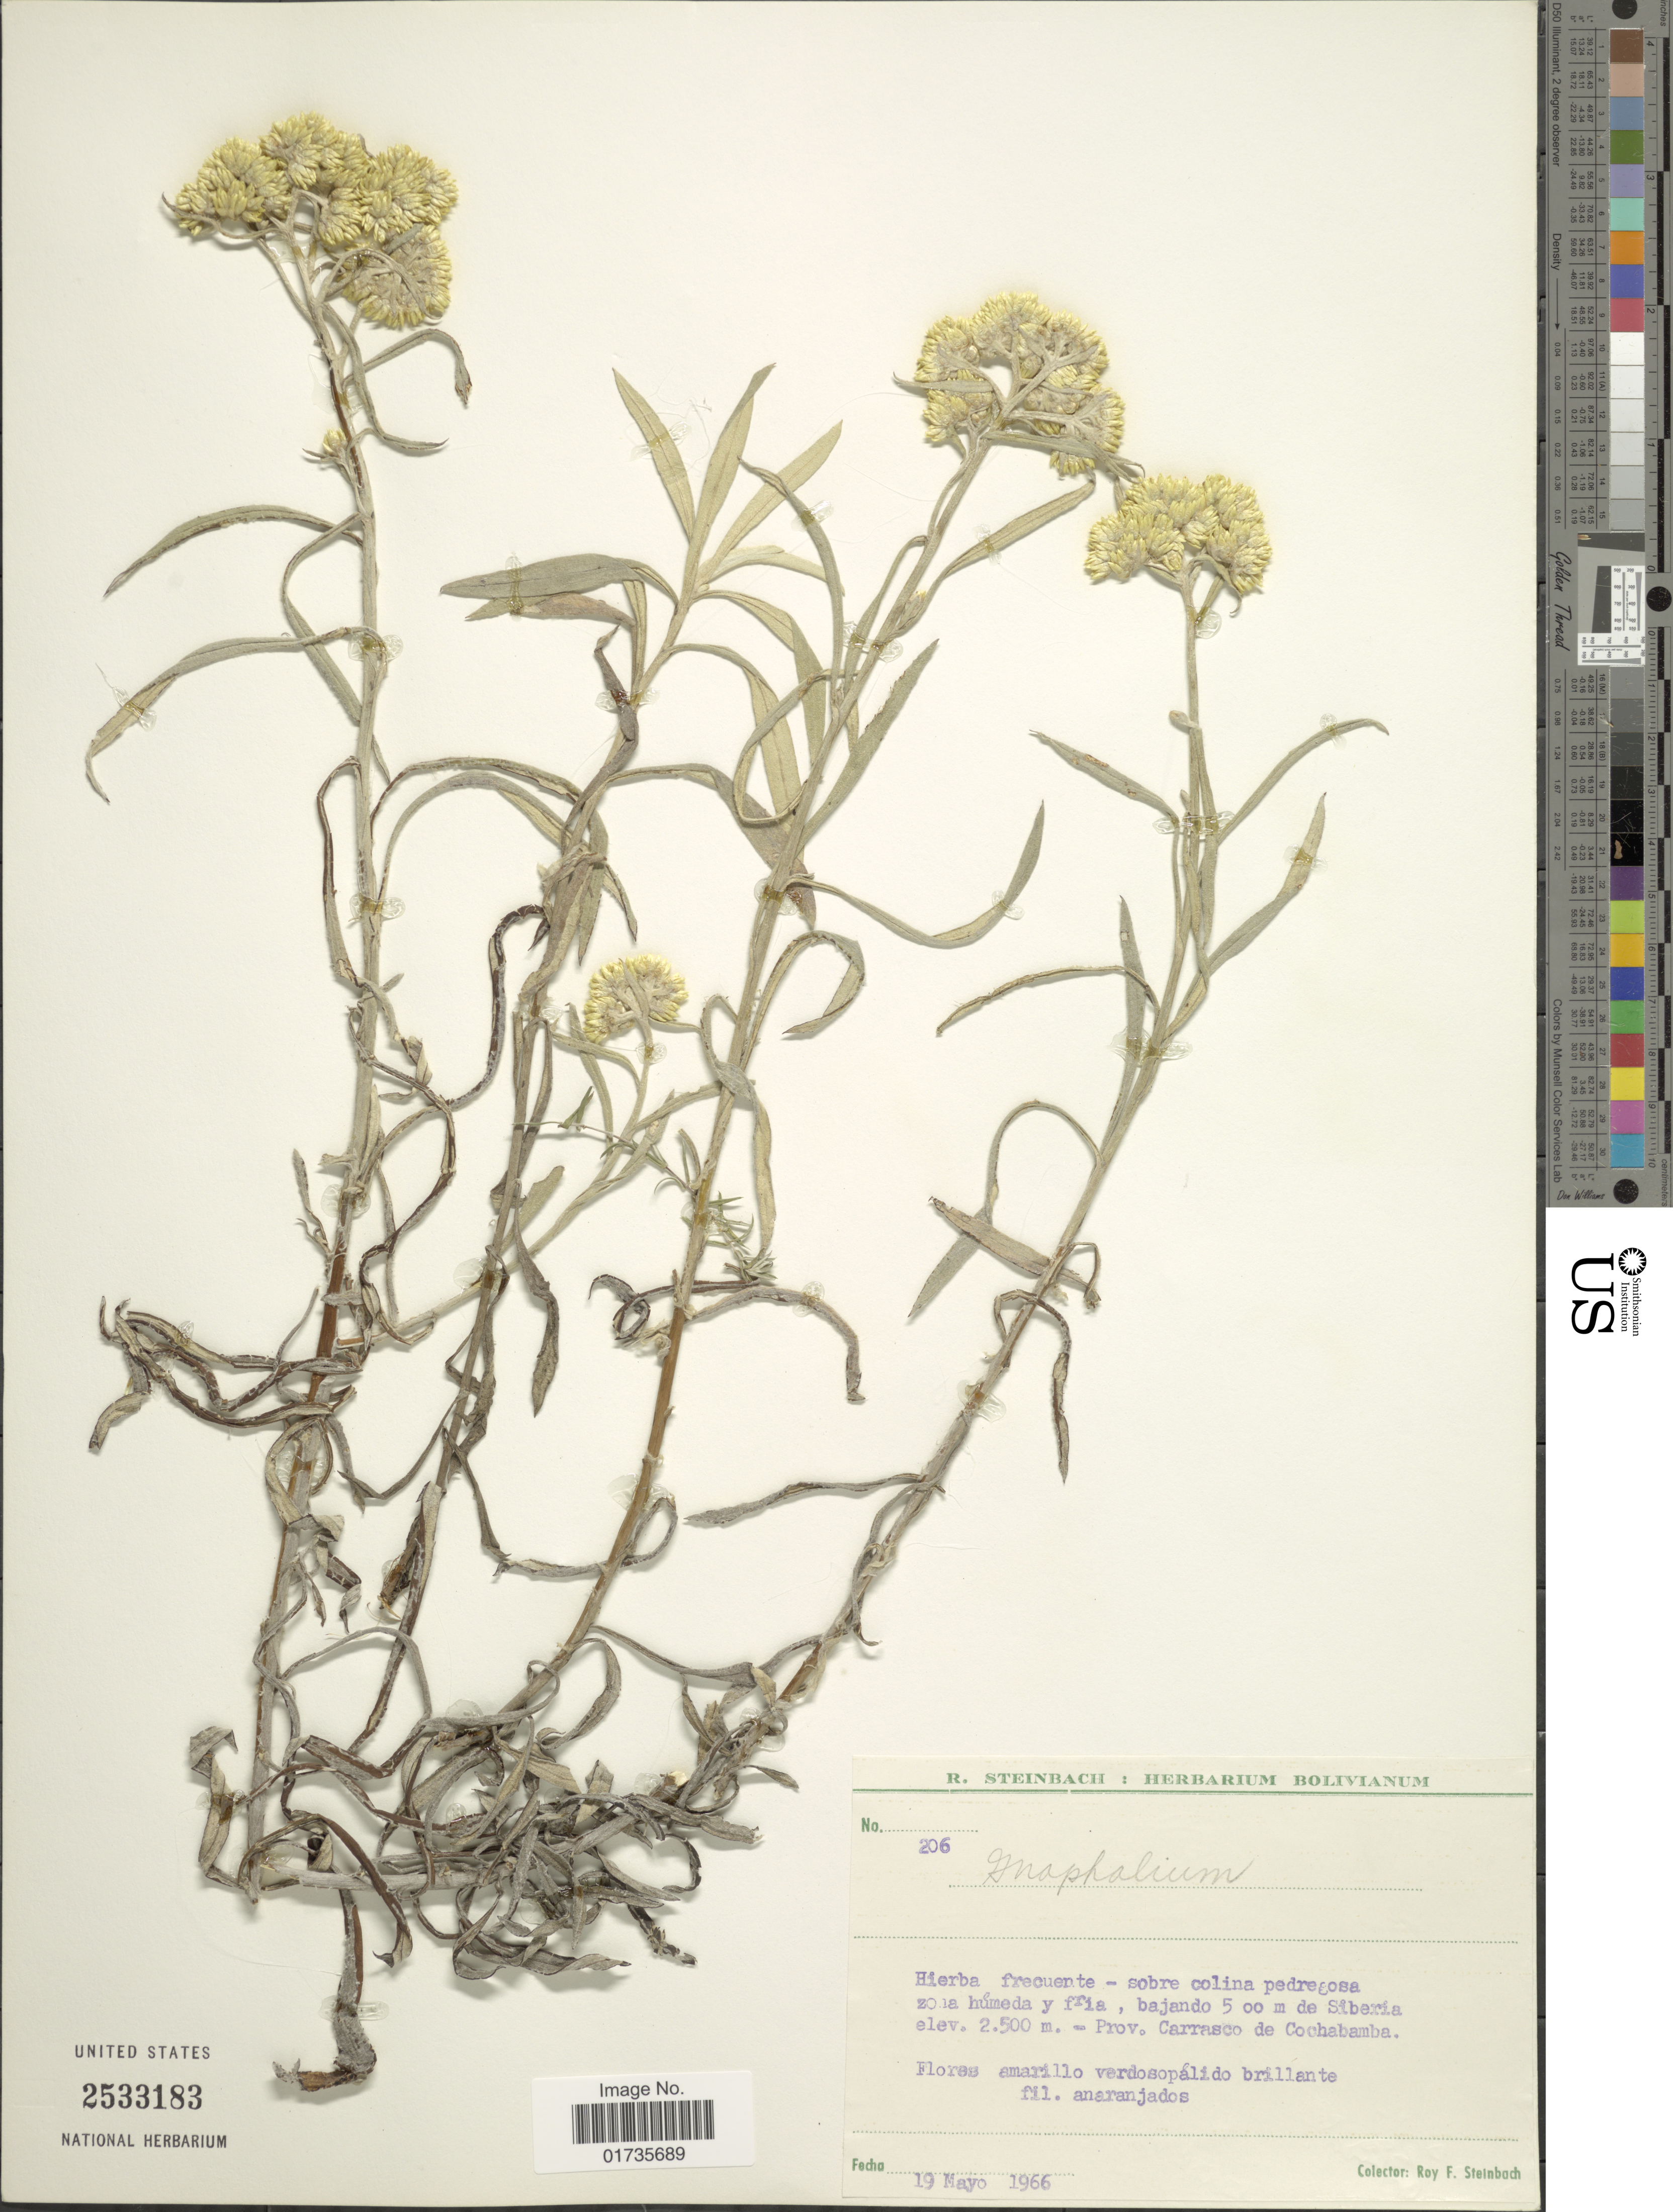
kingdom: Plantae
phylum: Tracheophyta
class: Magnoliopsida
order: Asterales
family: Asteraceae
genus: Achyrocline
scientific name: Achyrocline satureioides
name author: (Lam.) DC.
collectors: R. F. Steinbach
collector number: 206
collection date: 1966-05-19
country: Bolivia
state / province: Cochabamba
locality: Hierba frecuente - sobre colina pedregosa zona húmeda y fria, bajando 5 00 m de Siberia, Prov. Carrasco de Cochabamba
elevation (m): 2500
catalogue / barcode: US 2533183